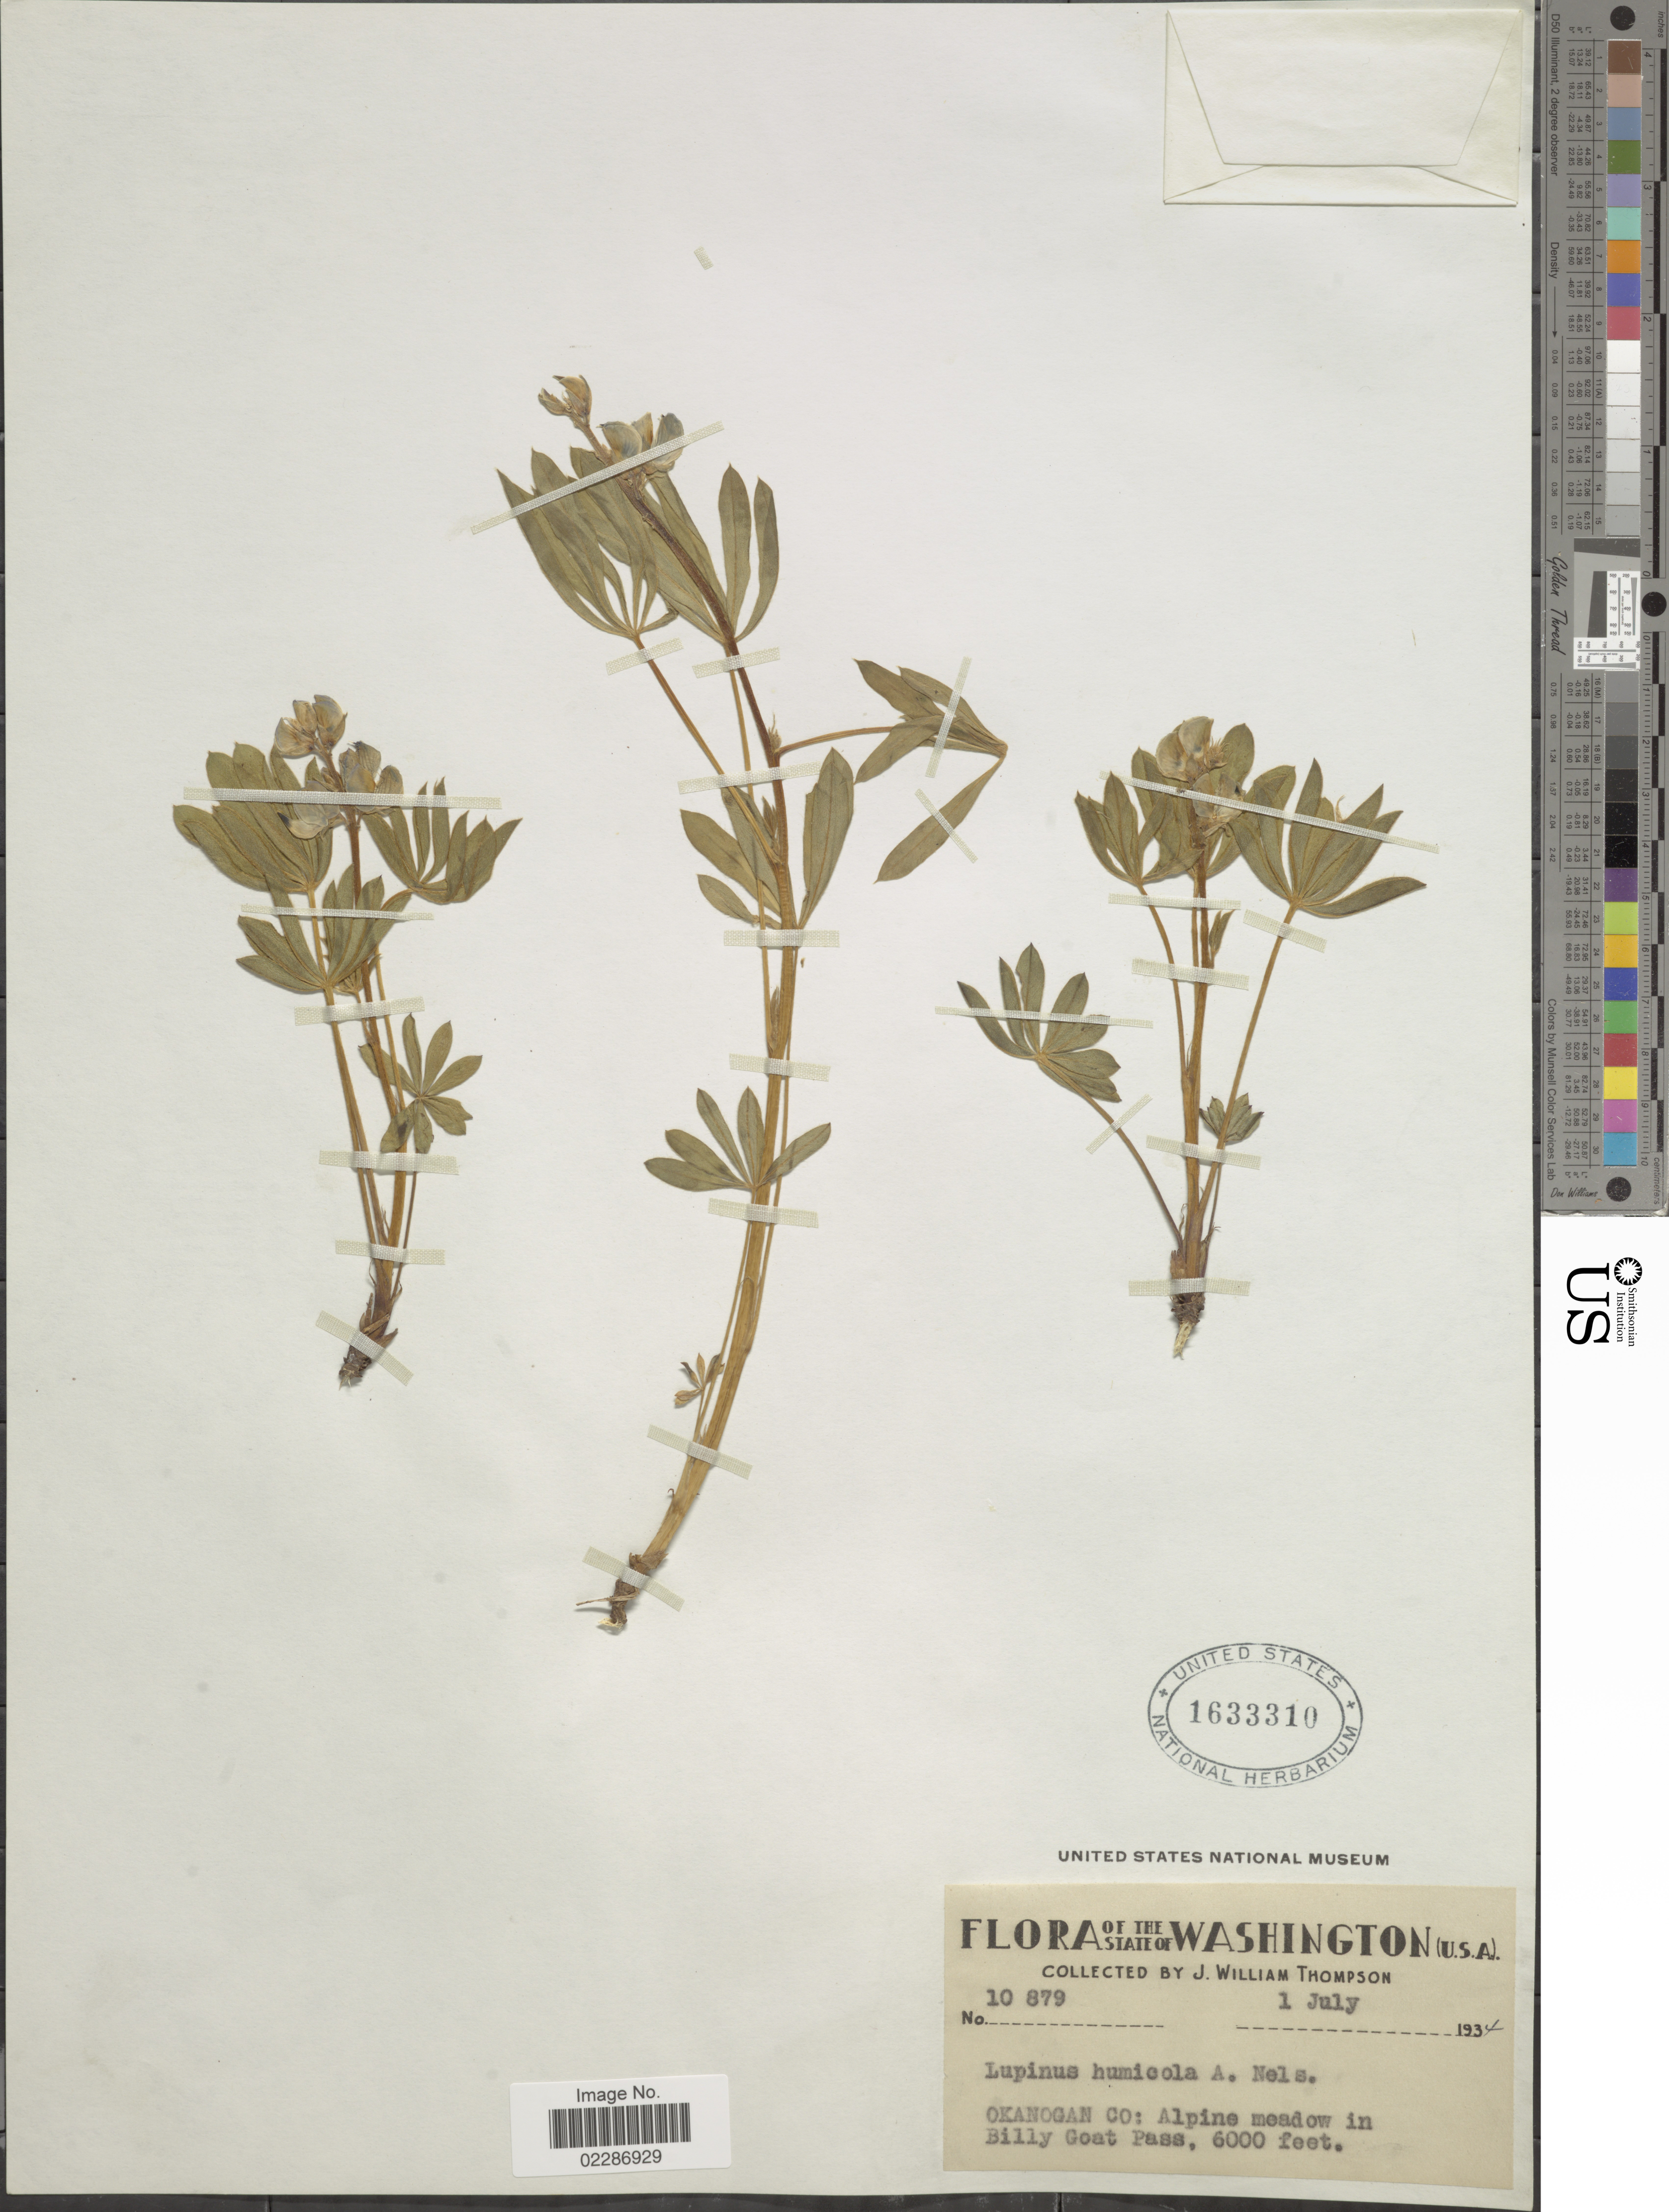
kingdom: Plantae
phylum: Tracheophyta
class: Magnoliopsida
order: Fabales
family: Fabaceae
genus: Lupinus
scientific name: Lupinus wyethii subsp. wyethii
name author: S. Watson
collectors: J. W. Thompson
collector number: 10879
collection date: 1934-07-01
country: United States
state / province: Washington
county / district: Okanogan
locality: Okanogan Co.; Alpine meadow in Billy Goat Pass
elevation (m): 1829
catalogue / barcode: US 1633310